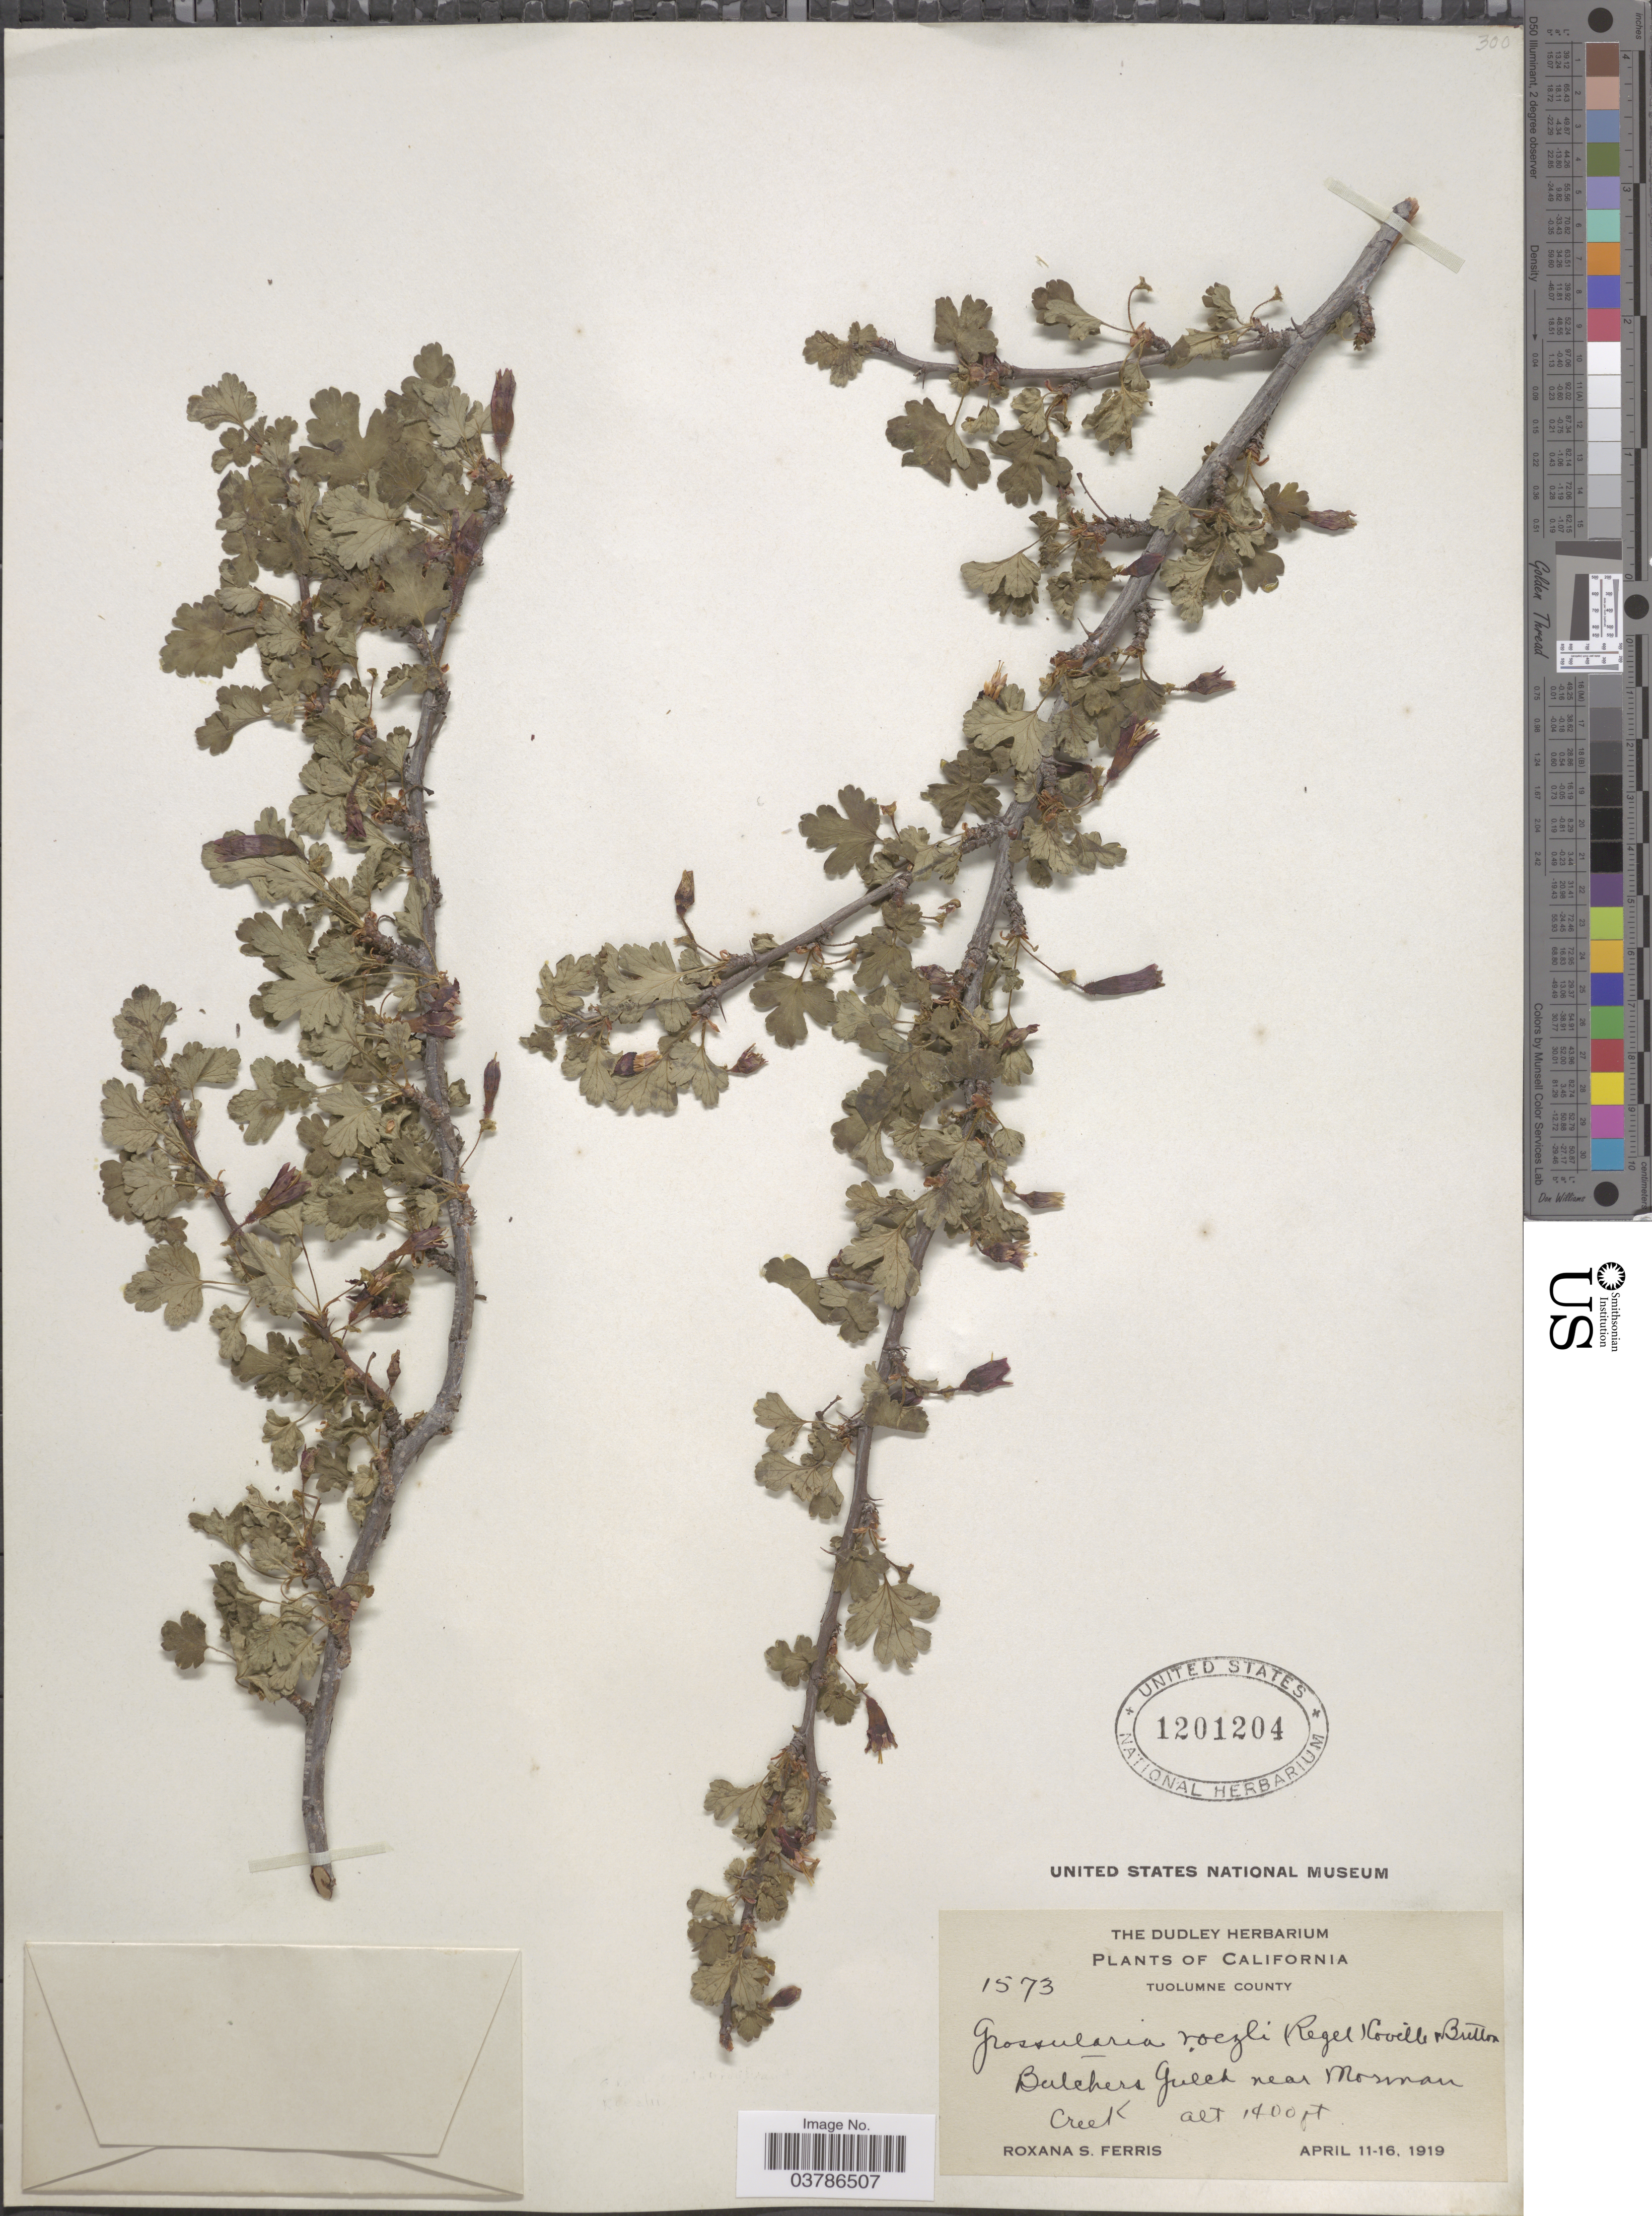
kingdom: Plantae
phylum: Tracheophyta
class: Magnoliopsida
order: Saxifragales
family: Grossulariaceae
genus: Ribes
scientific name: Ribes roezlii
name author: Regel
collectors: R. S. Ferris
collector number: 1573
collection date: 1919-04-11/1919-04-16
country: United States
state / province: California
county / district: Tuolumne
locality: Tuolumne County. Bulchers Gulch near Morman Creek.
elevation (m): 427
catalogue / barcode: US 1201204